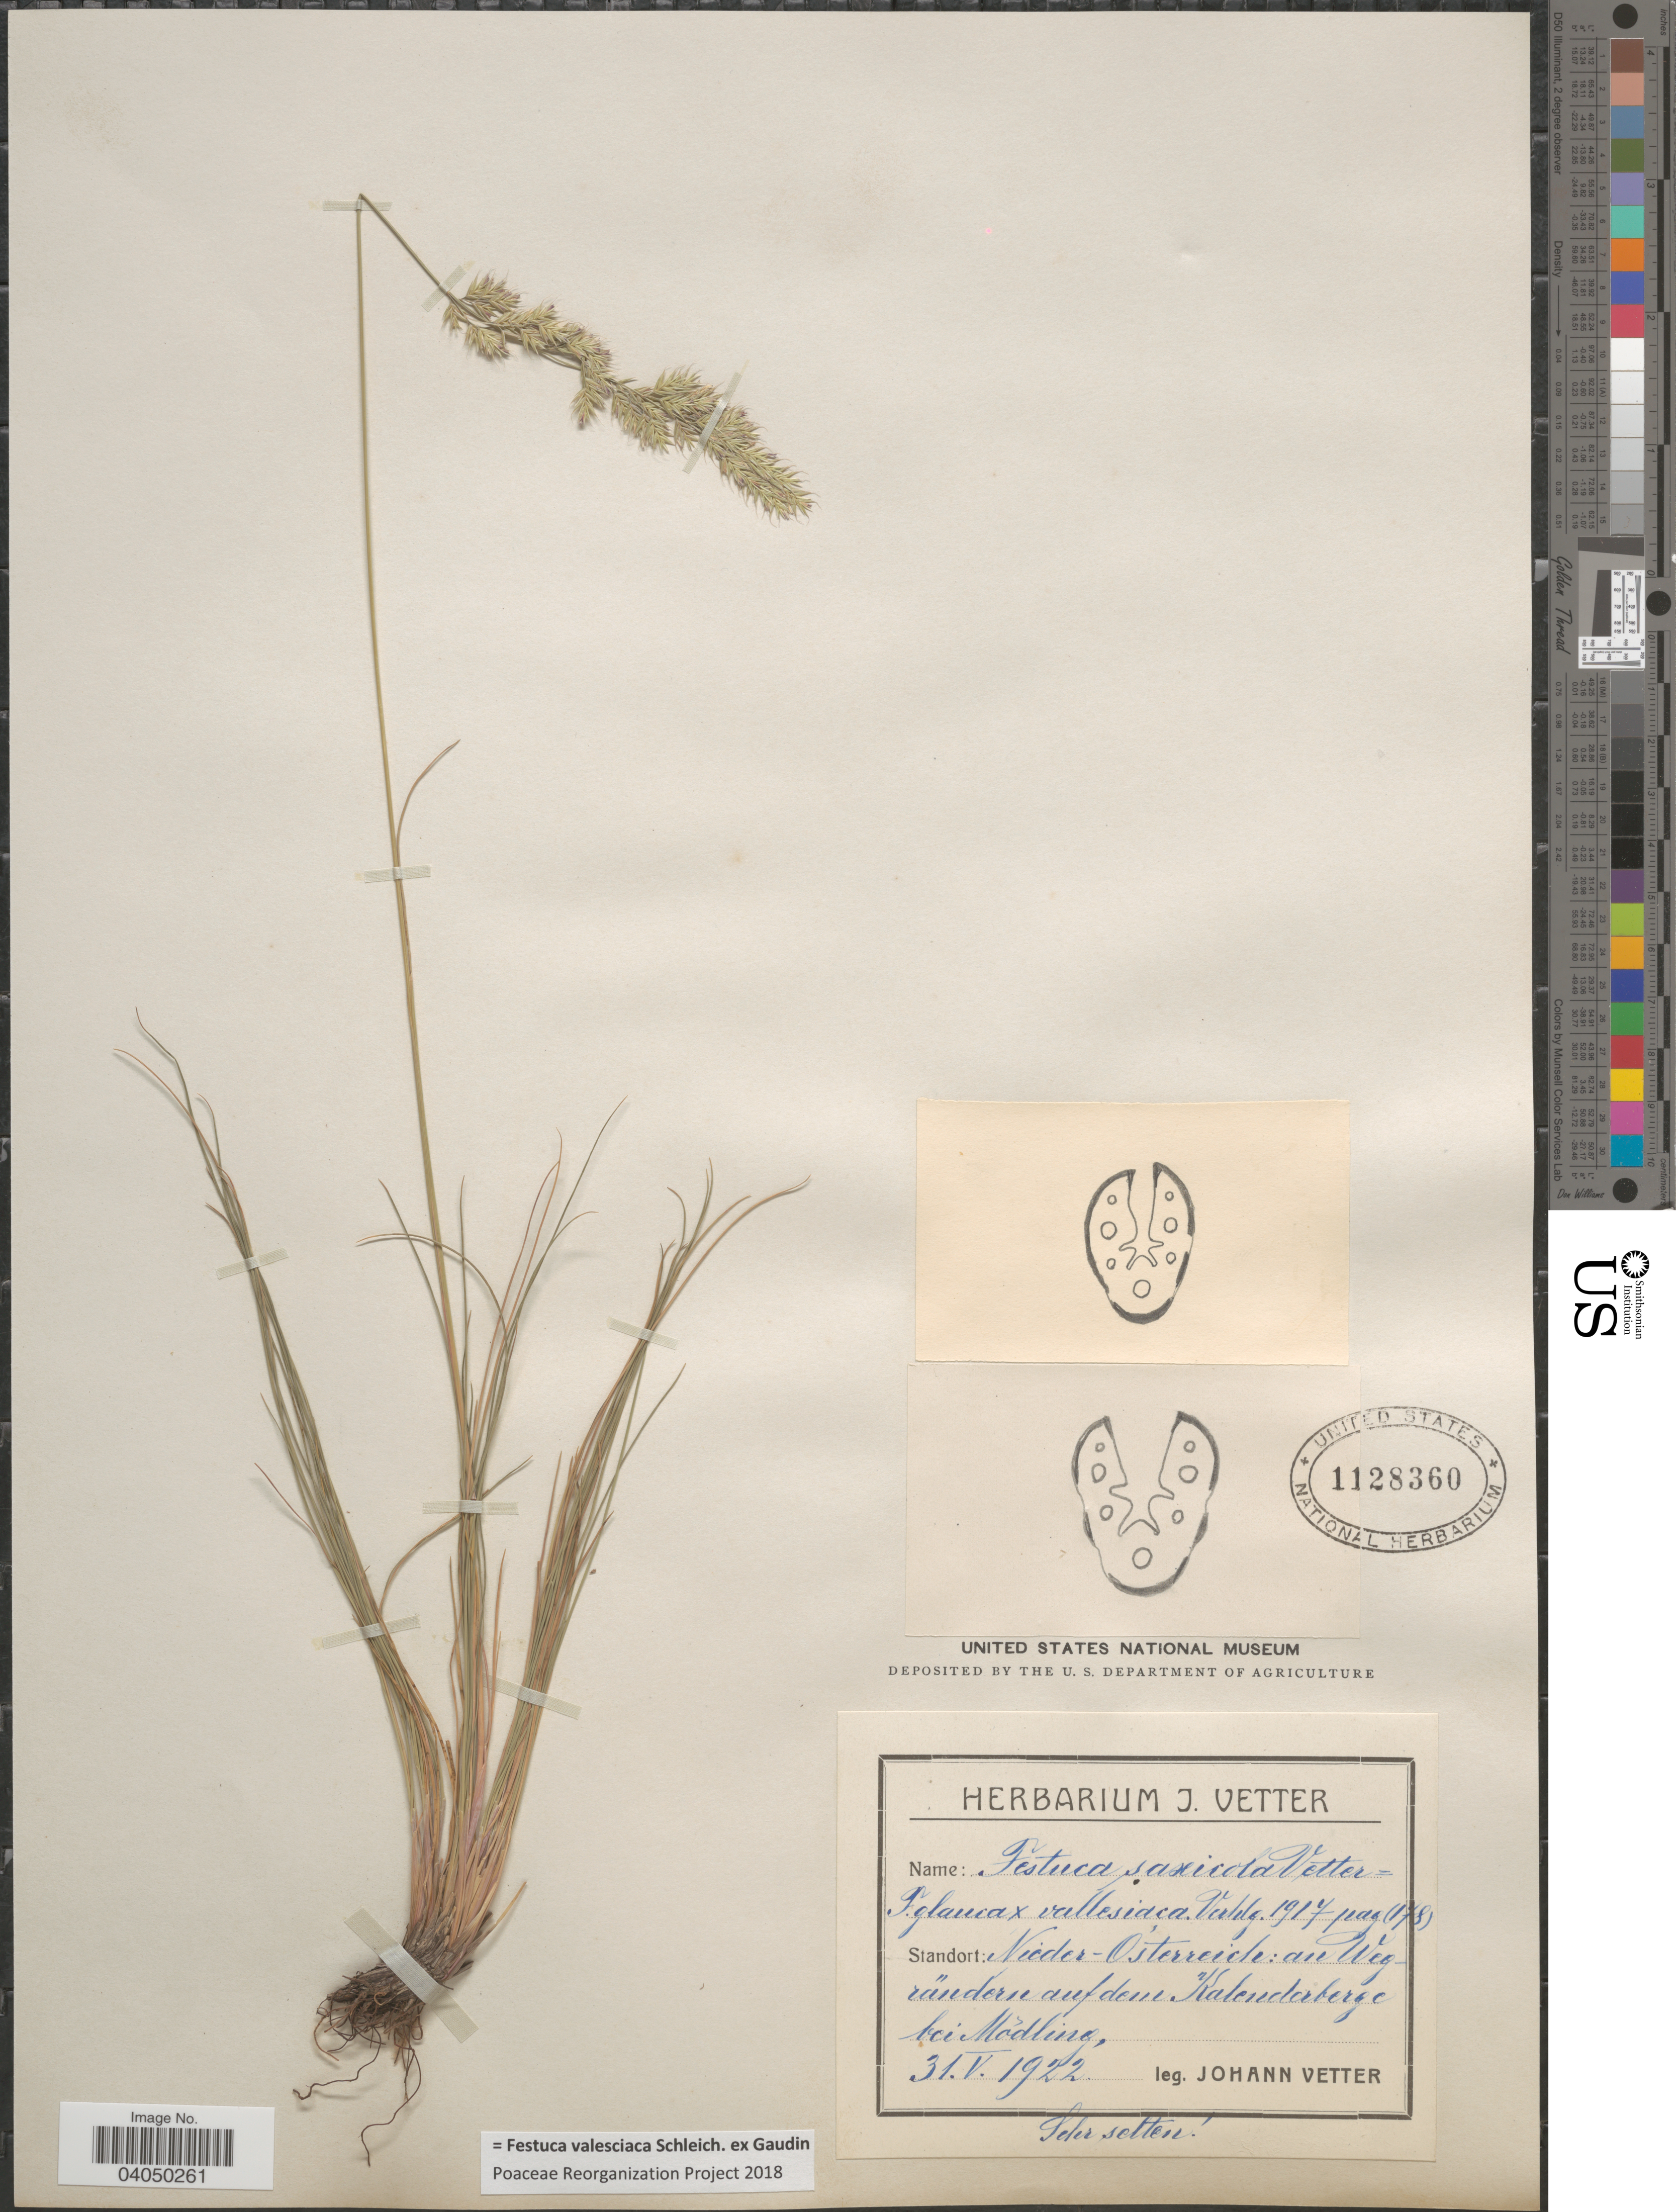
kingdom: Plantae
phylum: Tracheophyta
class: Liliopsida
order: Poales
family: Poaceae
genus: Festuca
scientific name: Festuca valesiaca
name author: Schleich. ex Gaudin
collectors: J. Vetter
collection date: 1922-05-31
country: Austria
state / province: Niederosterreich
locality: An Wegrändern auf dem Kalenderberge bei Mödling.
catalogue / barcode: US 1128360